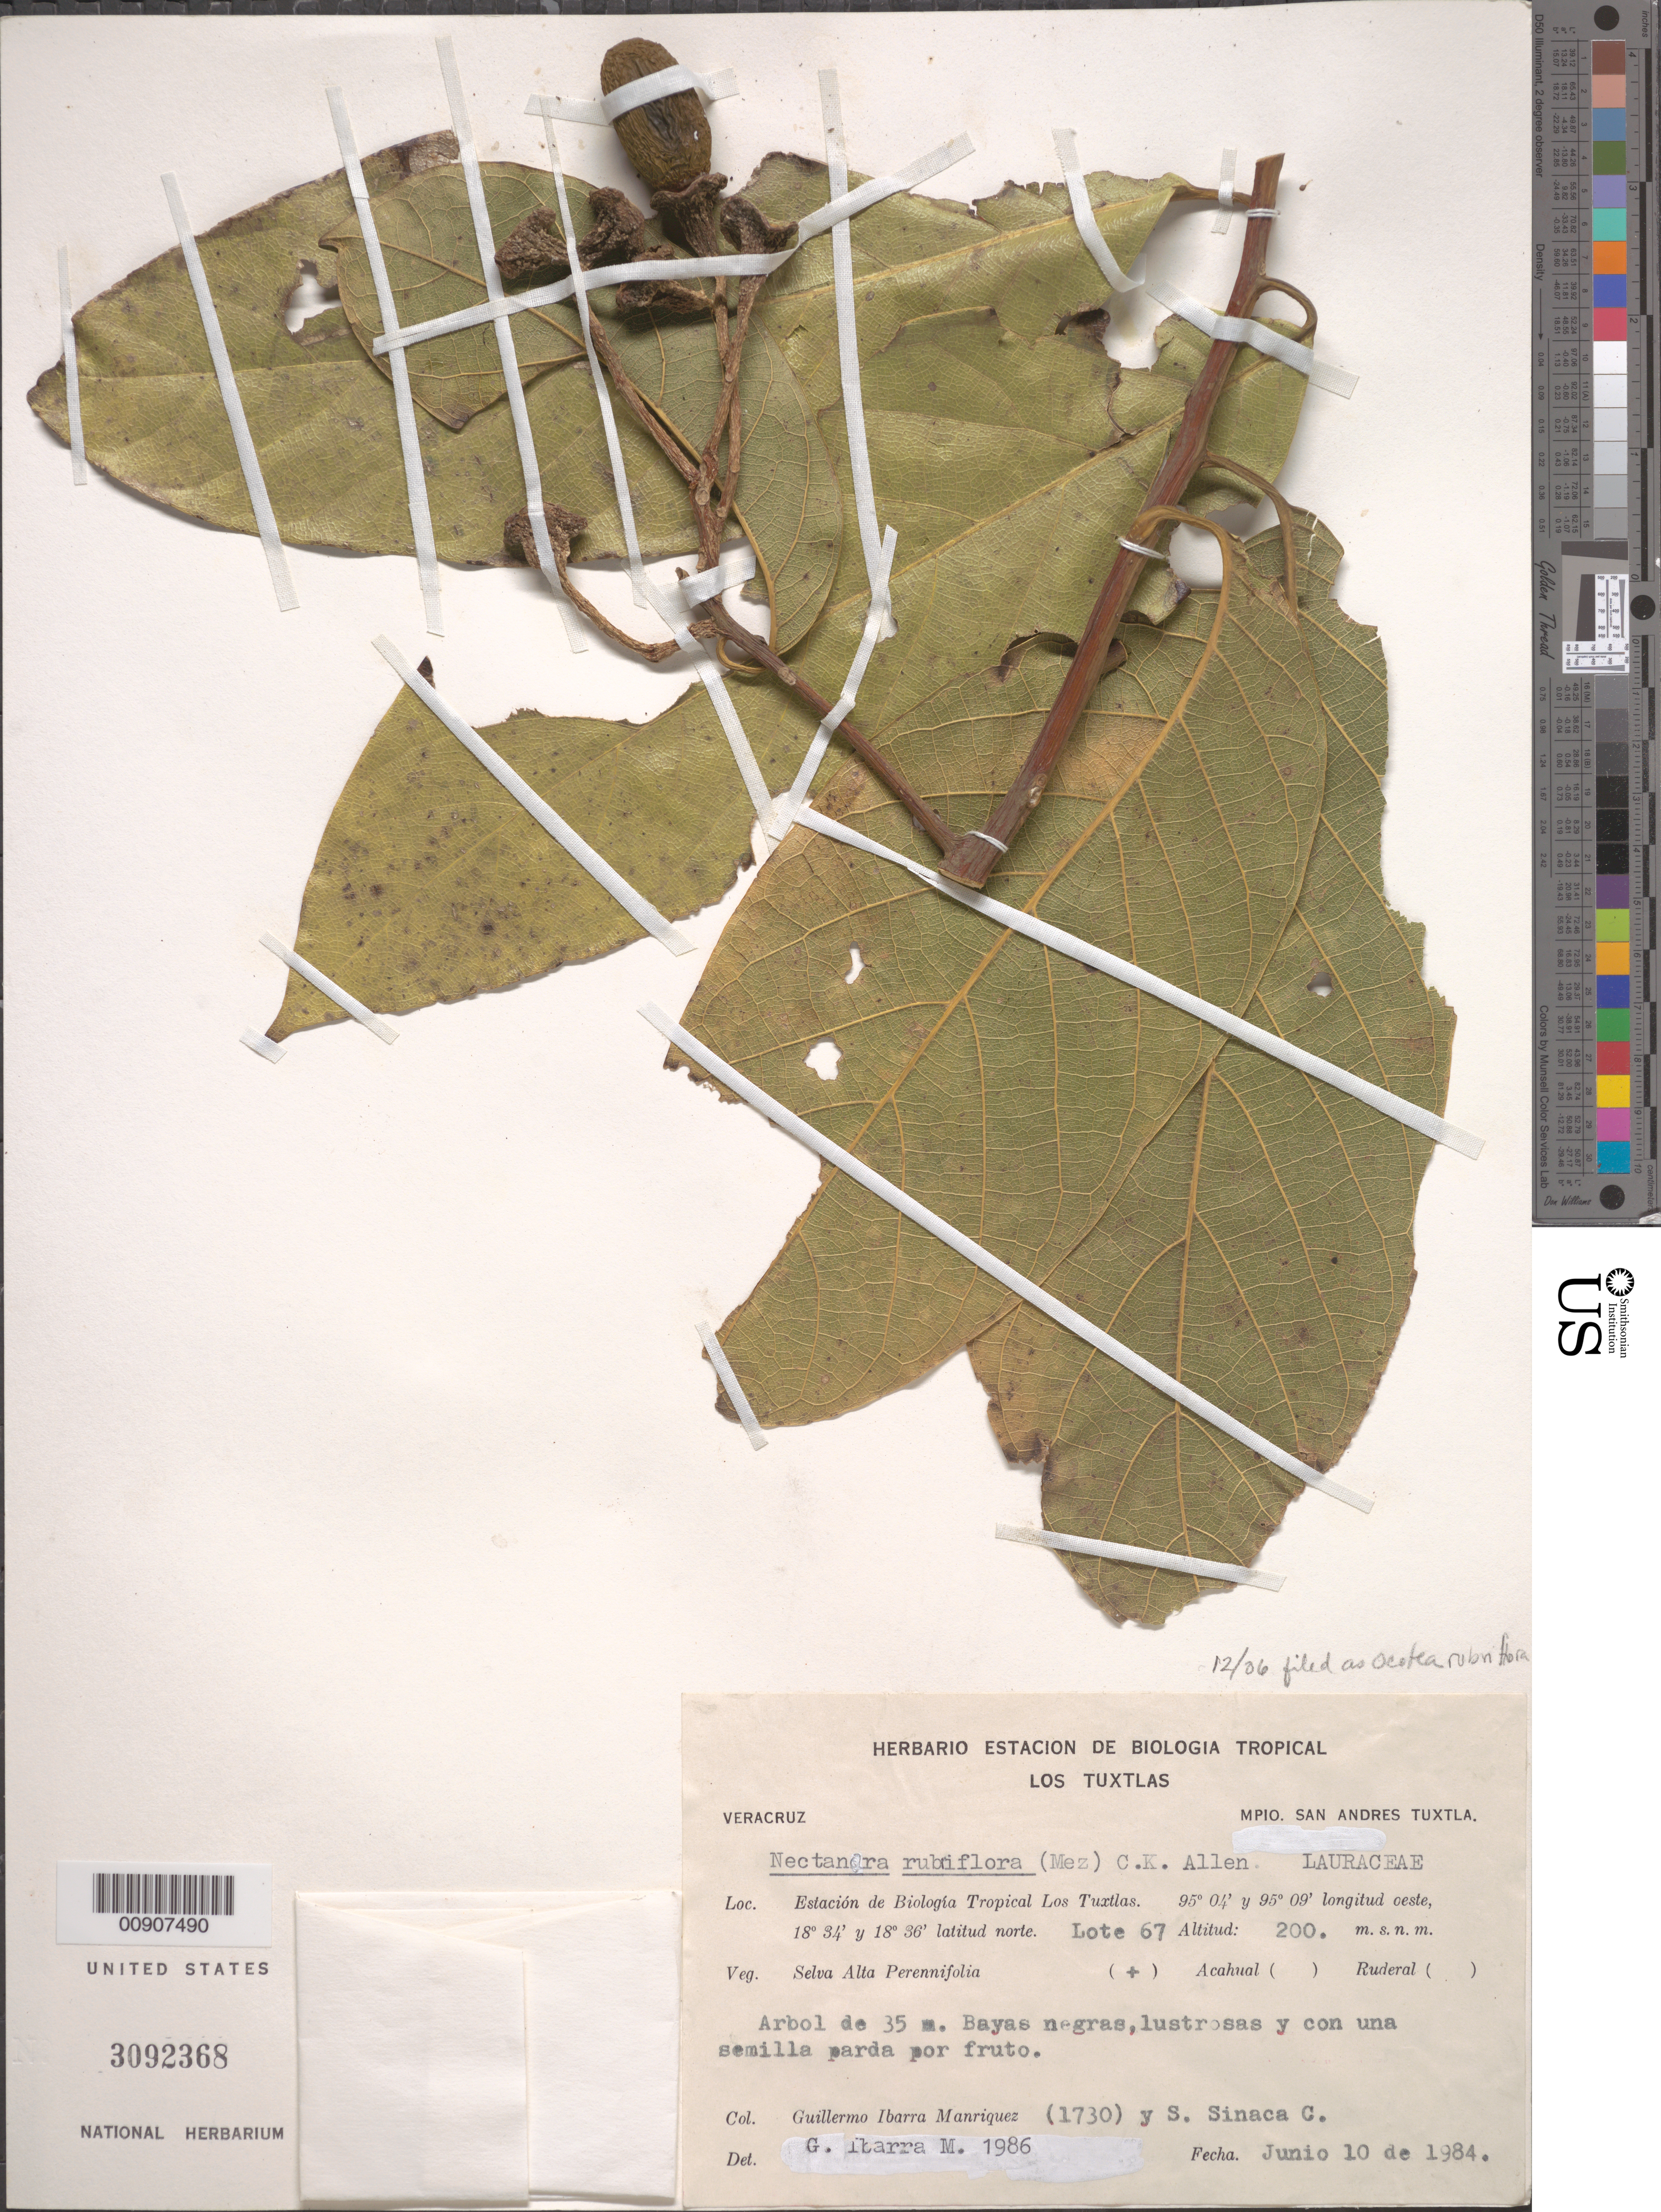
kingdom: Plantae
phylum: Tracheophyta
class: Magnoliopsida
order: Laurales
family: Lauraceae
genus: Ocotea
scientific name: Ocotea rubriflora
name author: Mez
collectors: G. Ibarra-M. & S. Sinaca-Colin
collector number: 1730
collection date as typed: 10 Jun 1984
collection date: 1984-06-10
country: Mexico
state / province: Veracruz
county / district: San Andrés Tuxtla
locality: Estación de Biología Tropical Los Tuxtlas. Los Tuxtlas, Mpio. San Andrés Tuxtla, Veracruz. Lote 67.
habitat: Selva alta perennifolia. Acahual.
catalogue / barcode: US 3092368